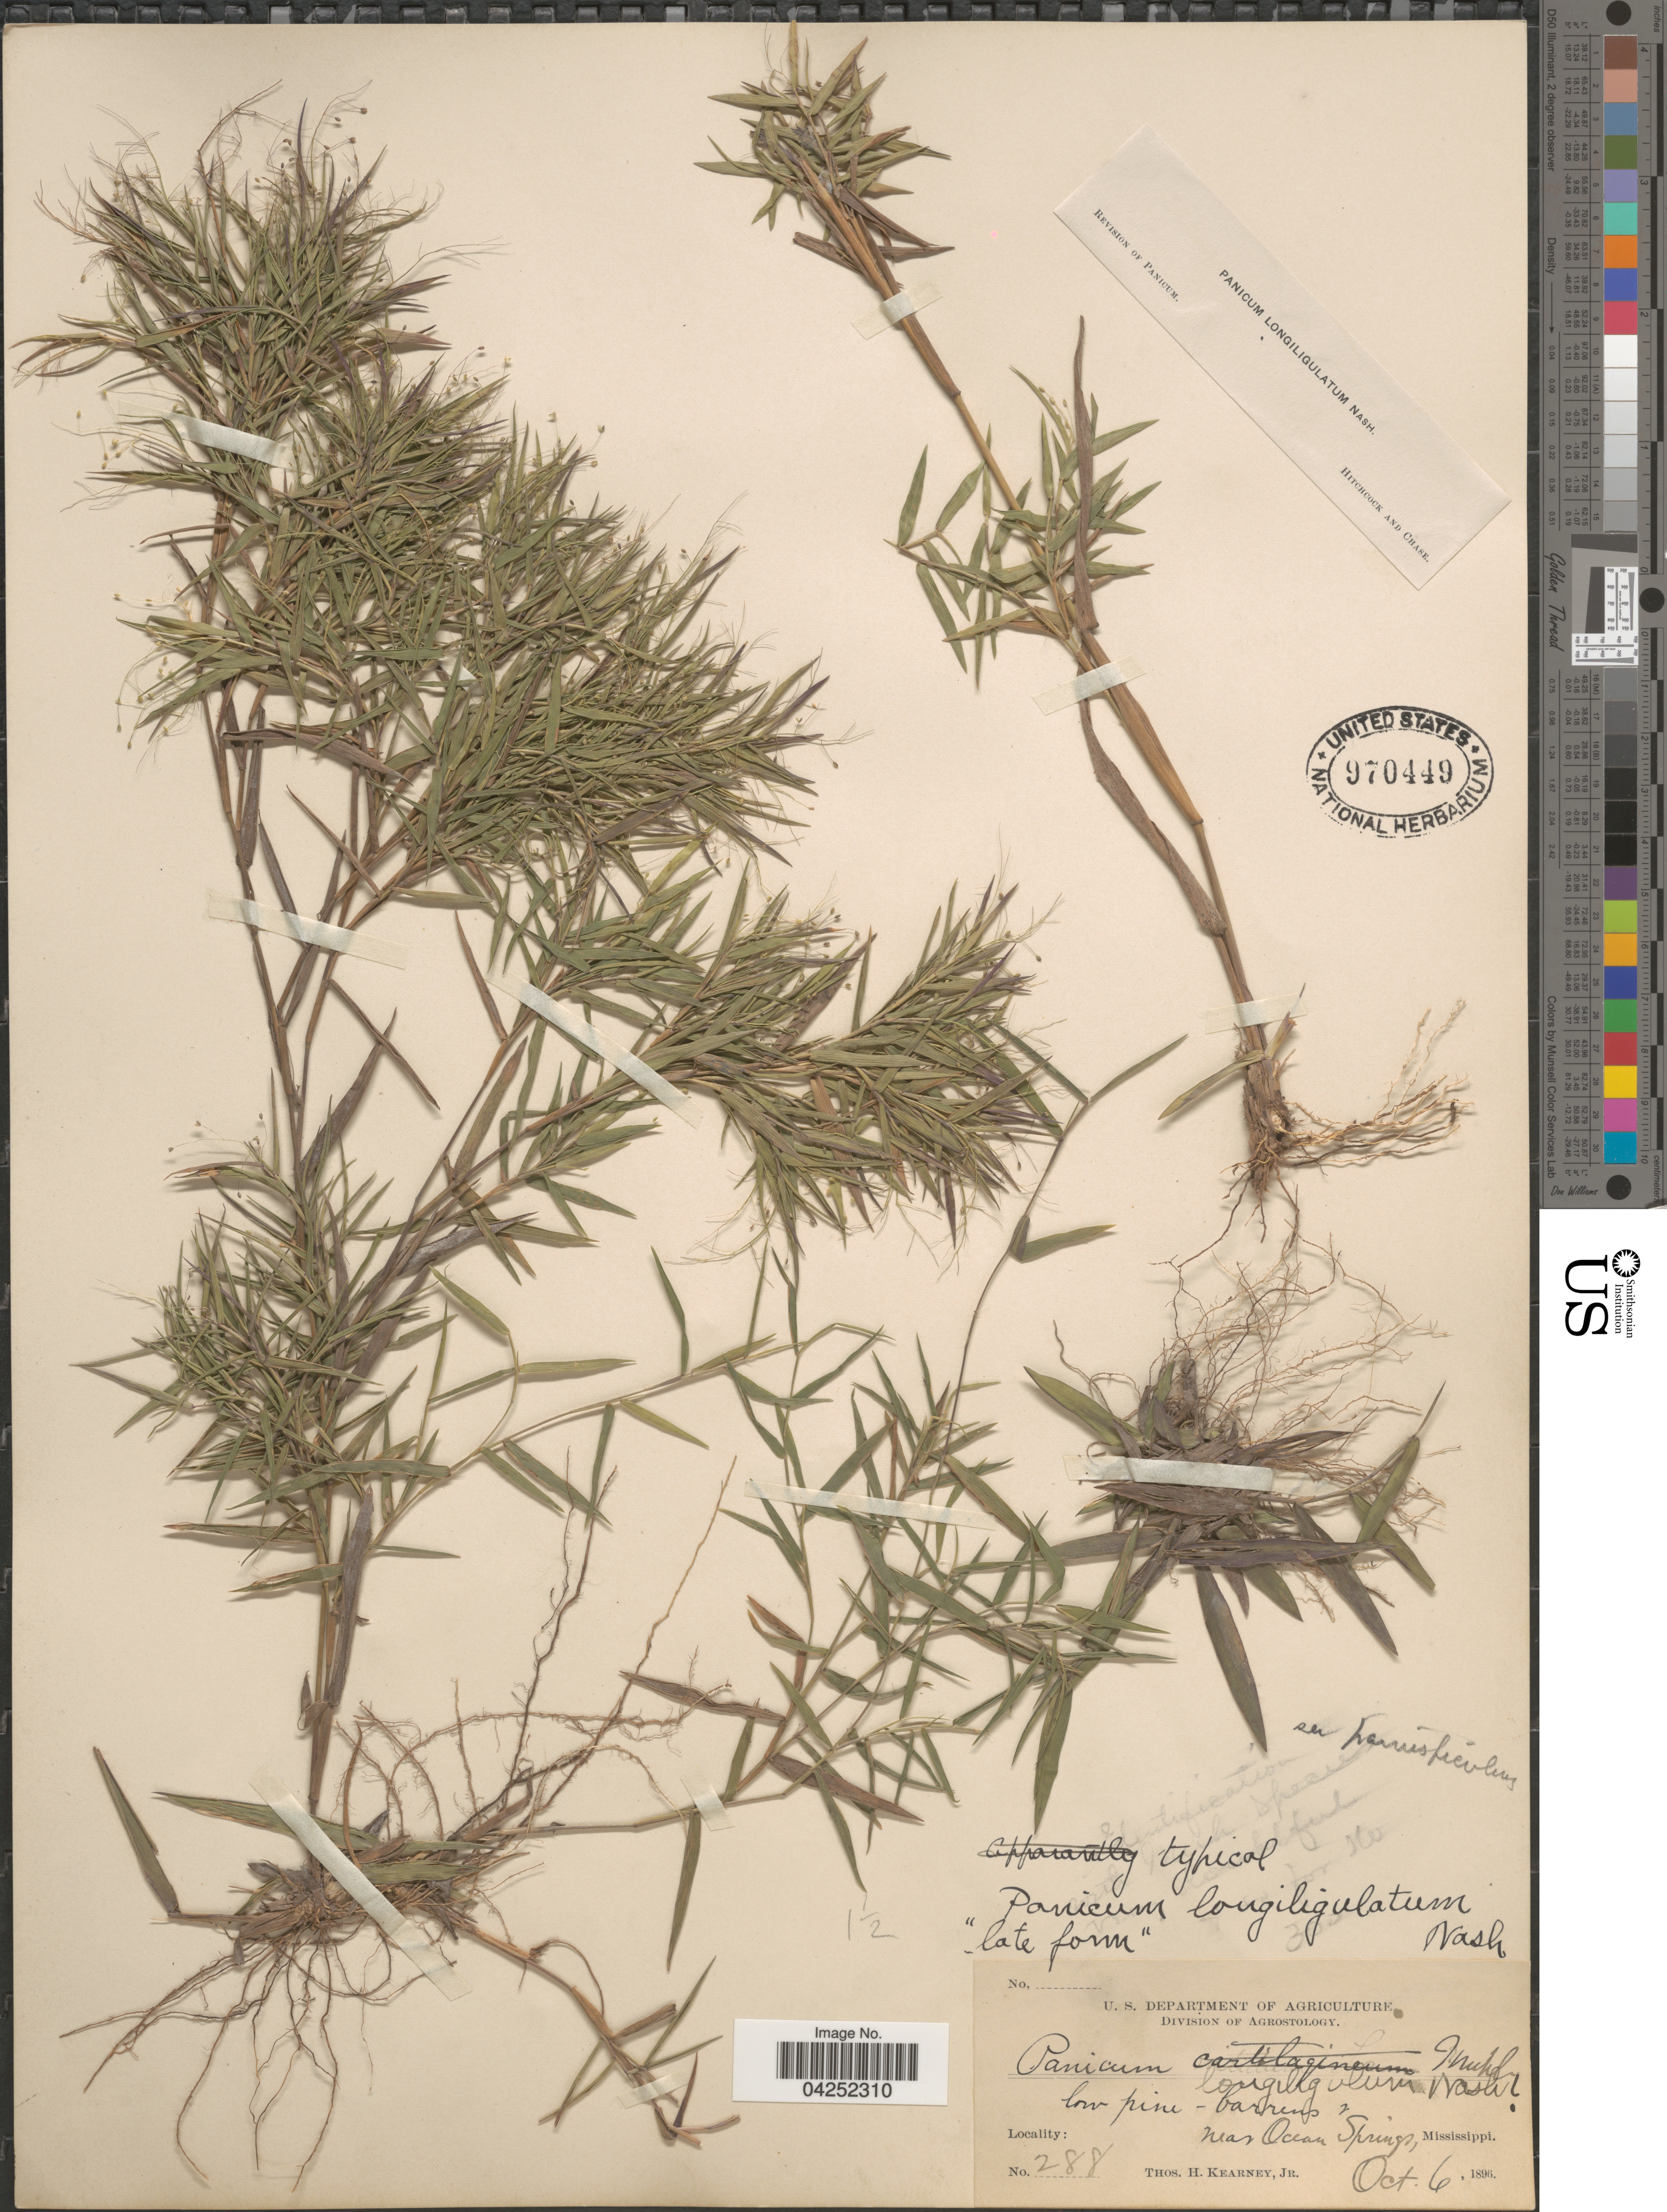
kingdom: Plantae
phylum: Tracheophyta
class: Liliopsida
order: Poales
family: Poaceae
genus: Dichanthelium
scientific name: Dichanthelium acuminatum var. longiligulatum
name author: (Nash) Gould & C.A. Clark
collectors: T. H. Kearney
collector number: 288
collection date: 1896-10-06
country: United States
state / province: Mississippi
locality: Low pine-barrens, near Ocean Springs.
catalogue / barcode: US 970449